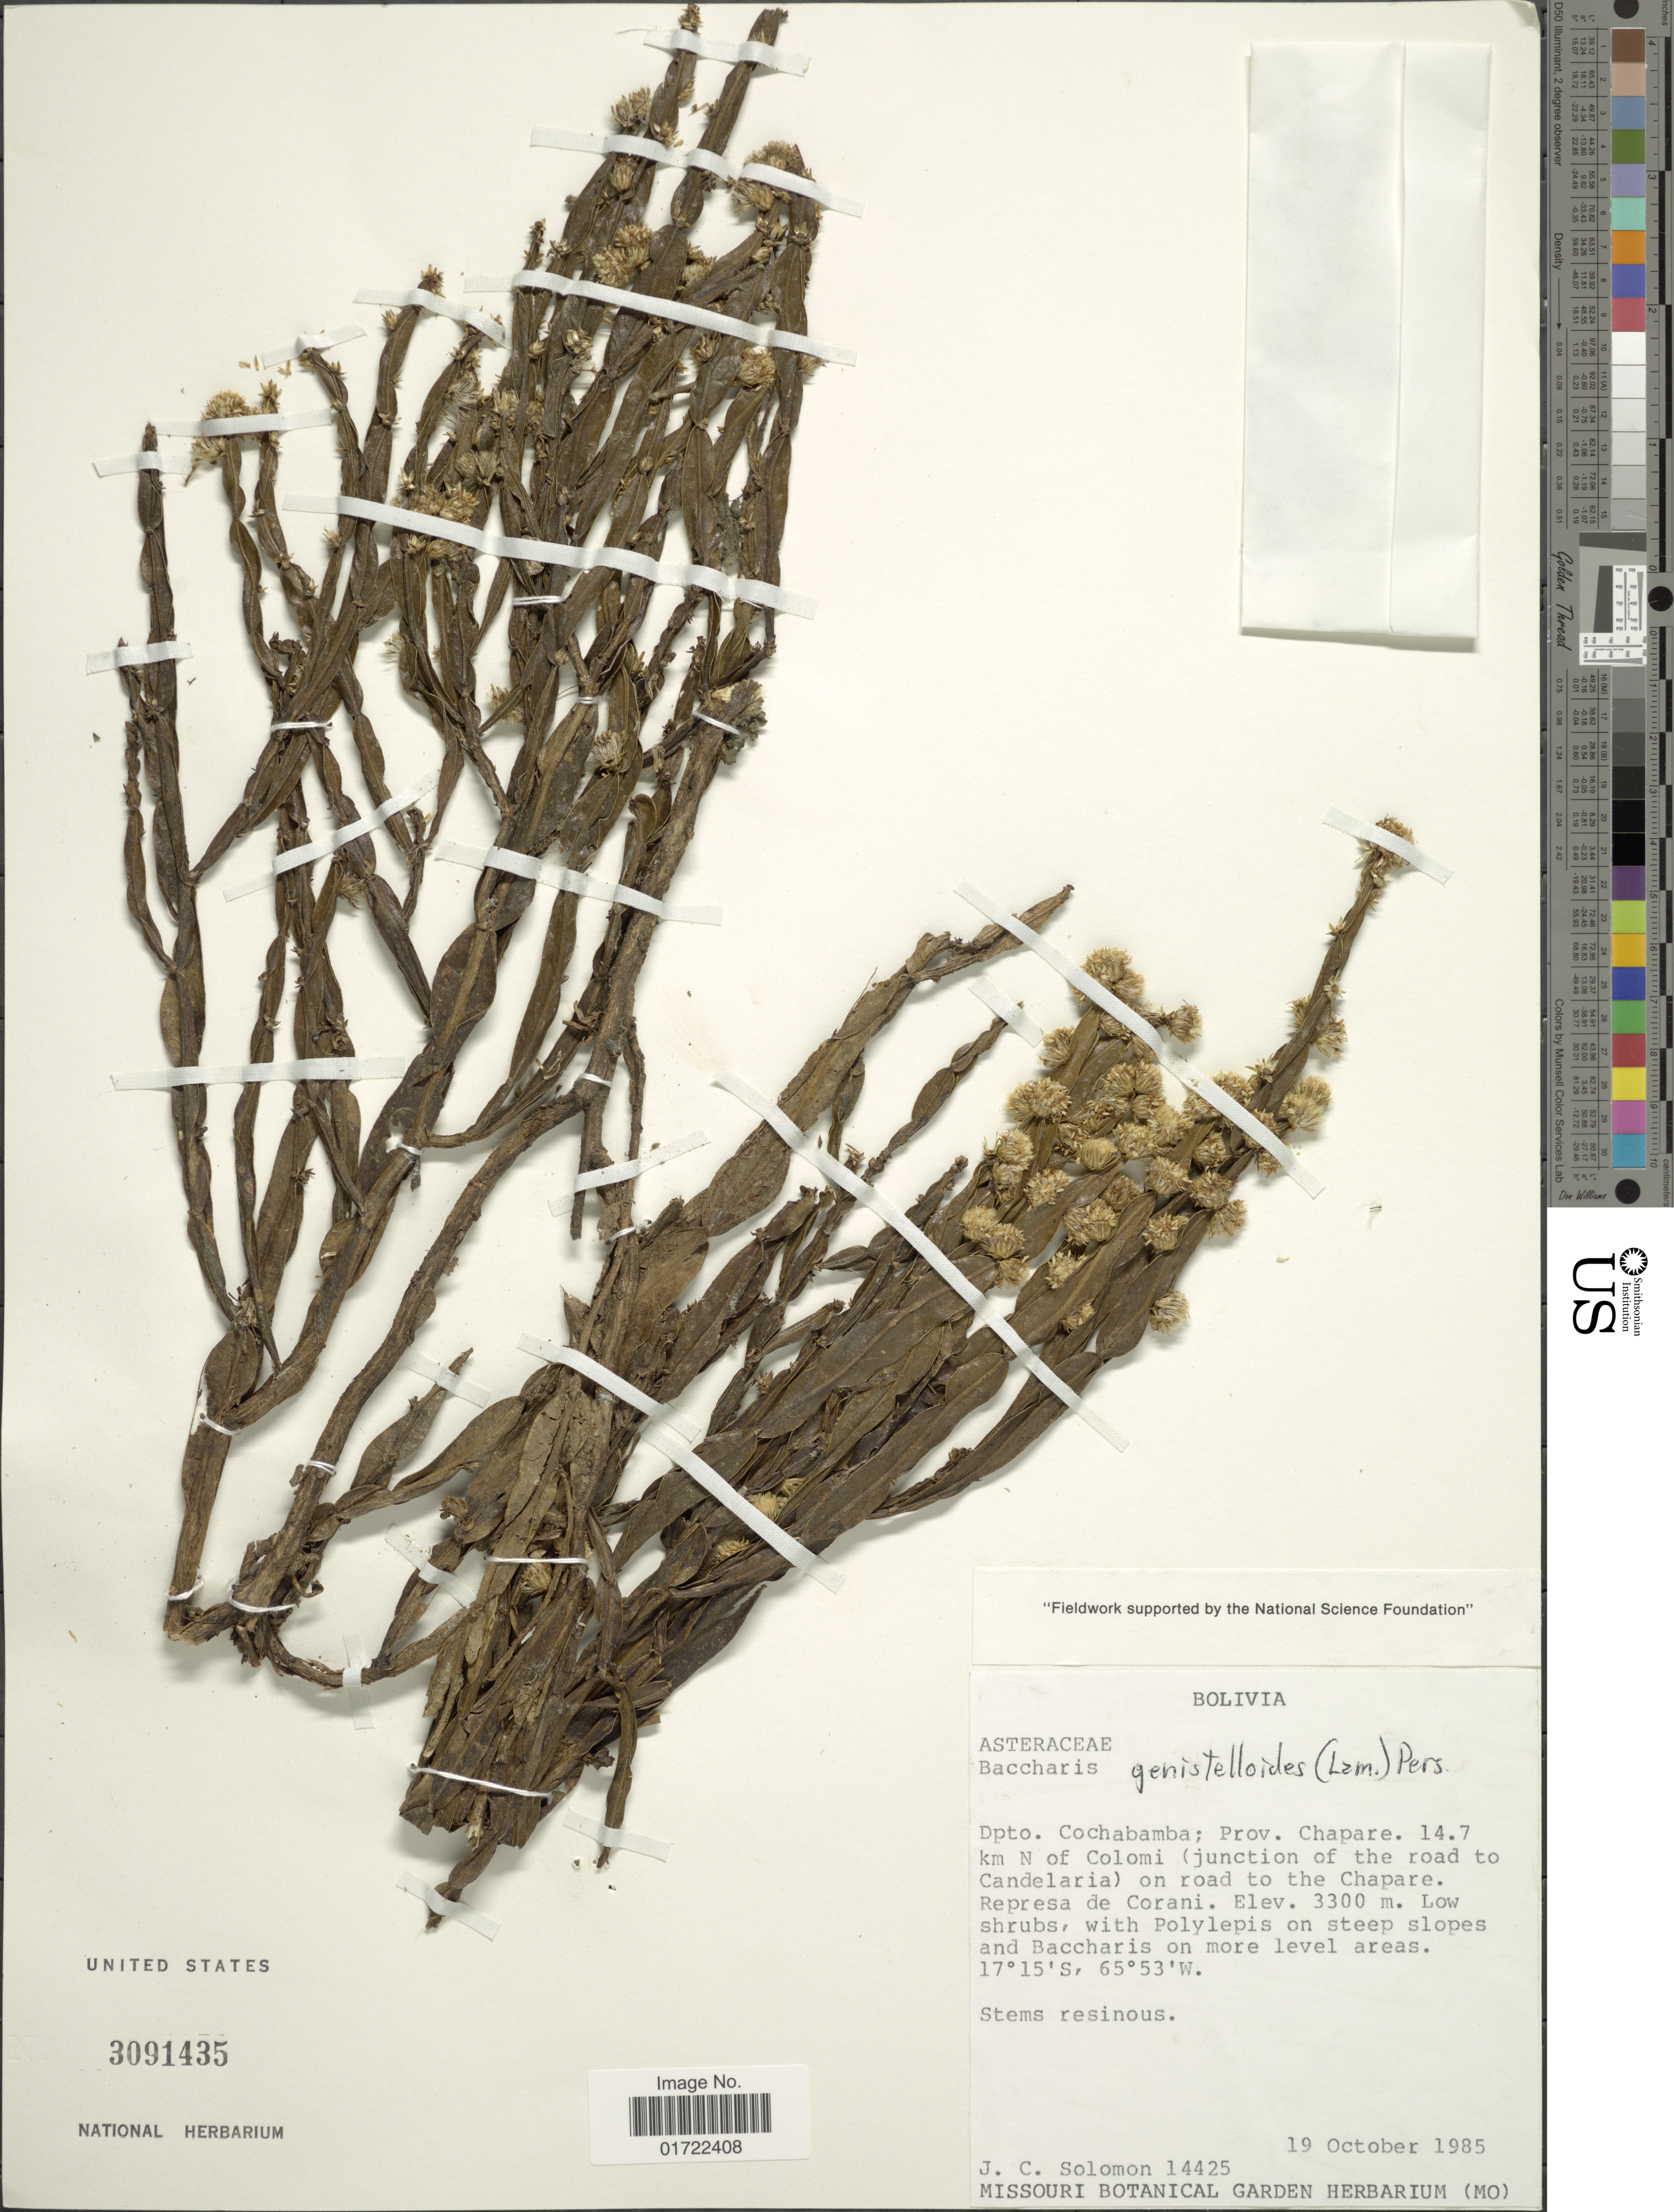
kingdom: Plantae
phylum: Tracheophyta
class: Magnoliopsida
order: Asterales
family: Asteraceae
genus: Baccharis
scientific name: Baccharis genistelloides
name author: (Lam.) Pers.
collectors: J. C. Solomon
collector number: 14425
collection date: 1985-10-19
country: Bolivia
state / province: Cochabamba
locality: Prov. Chapare, 14.7 km N of Colomi (junction of the road to Candelaria) on road to the Chapare, Represa de Corani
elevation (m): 3300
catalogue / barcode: US 3091435